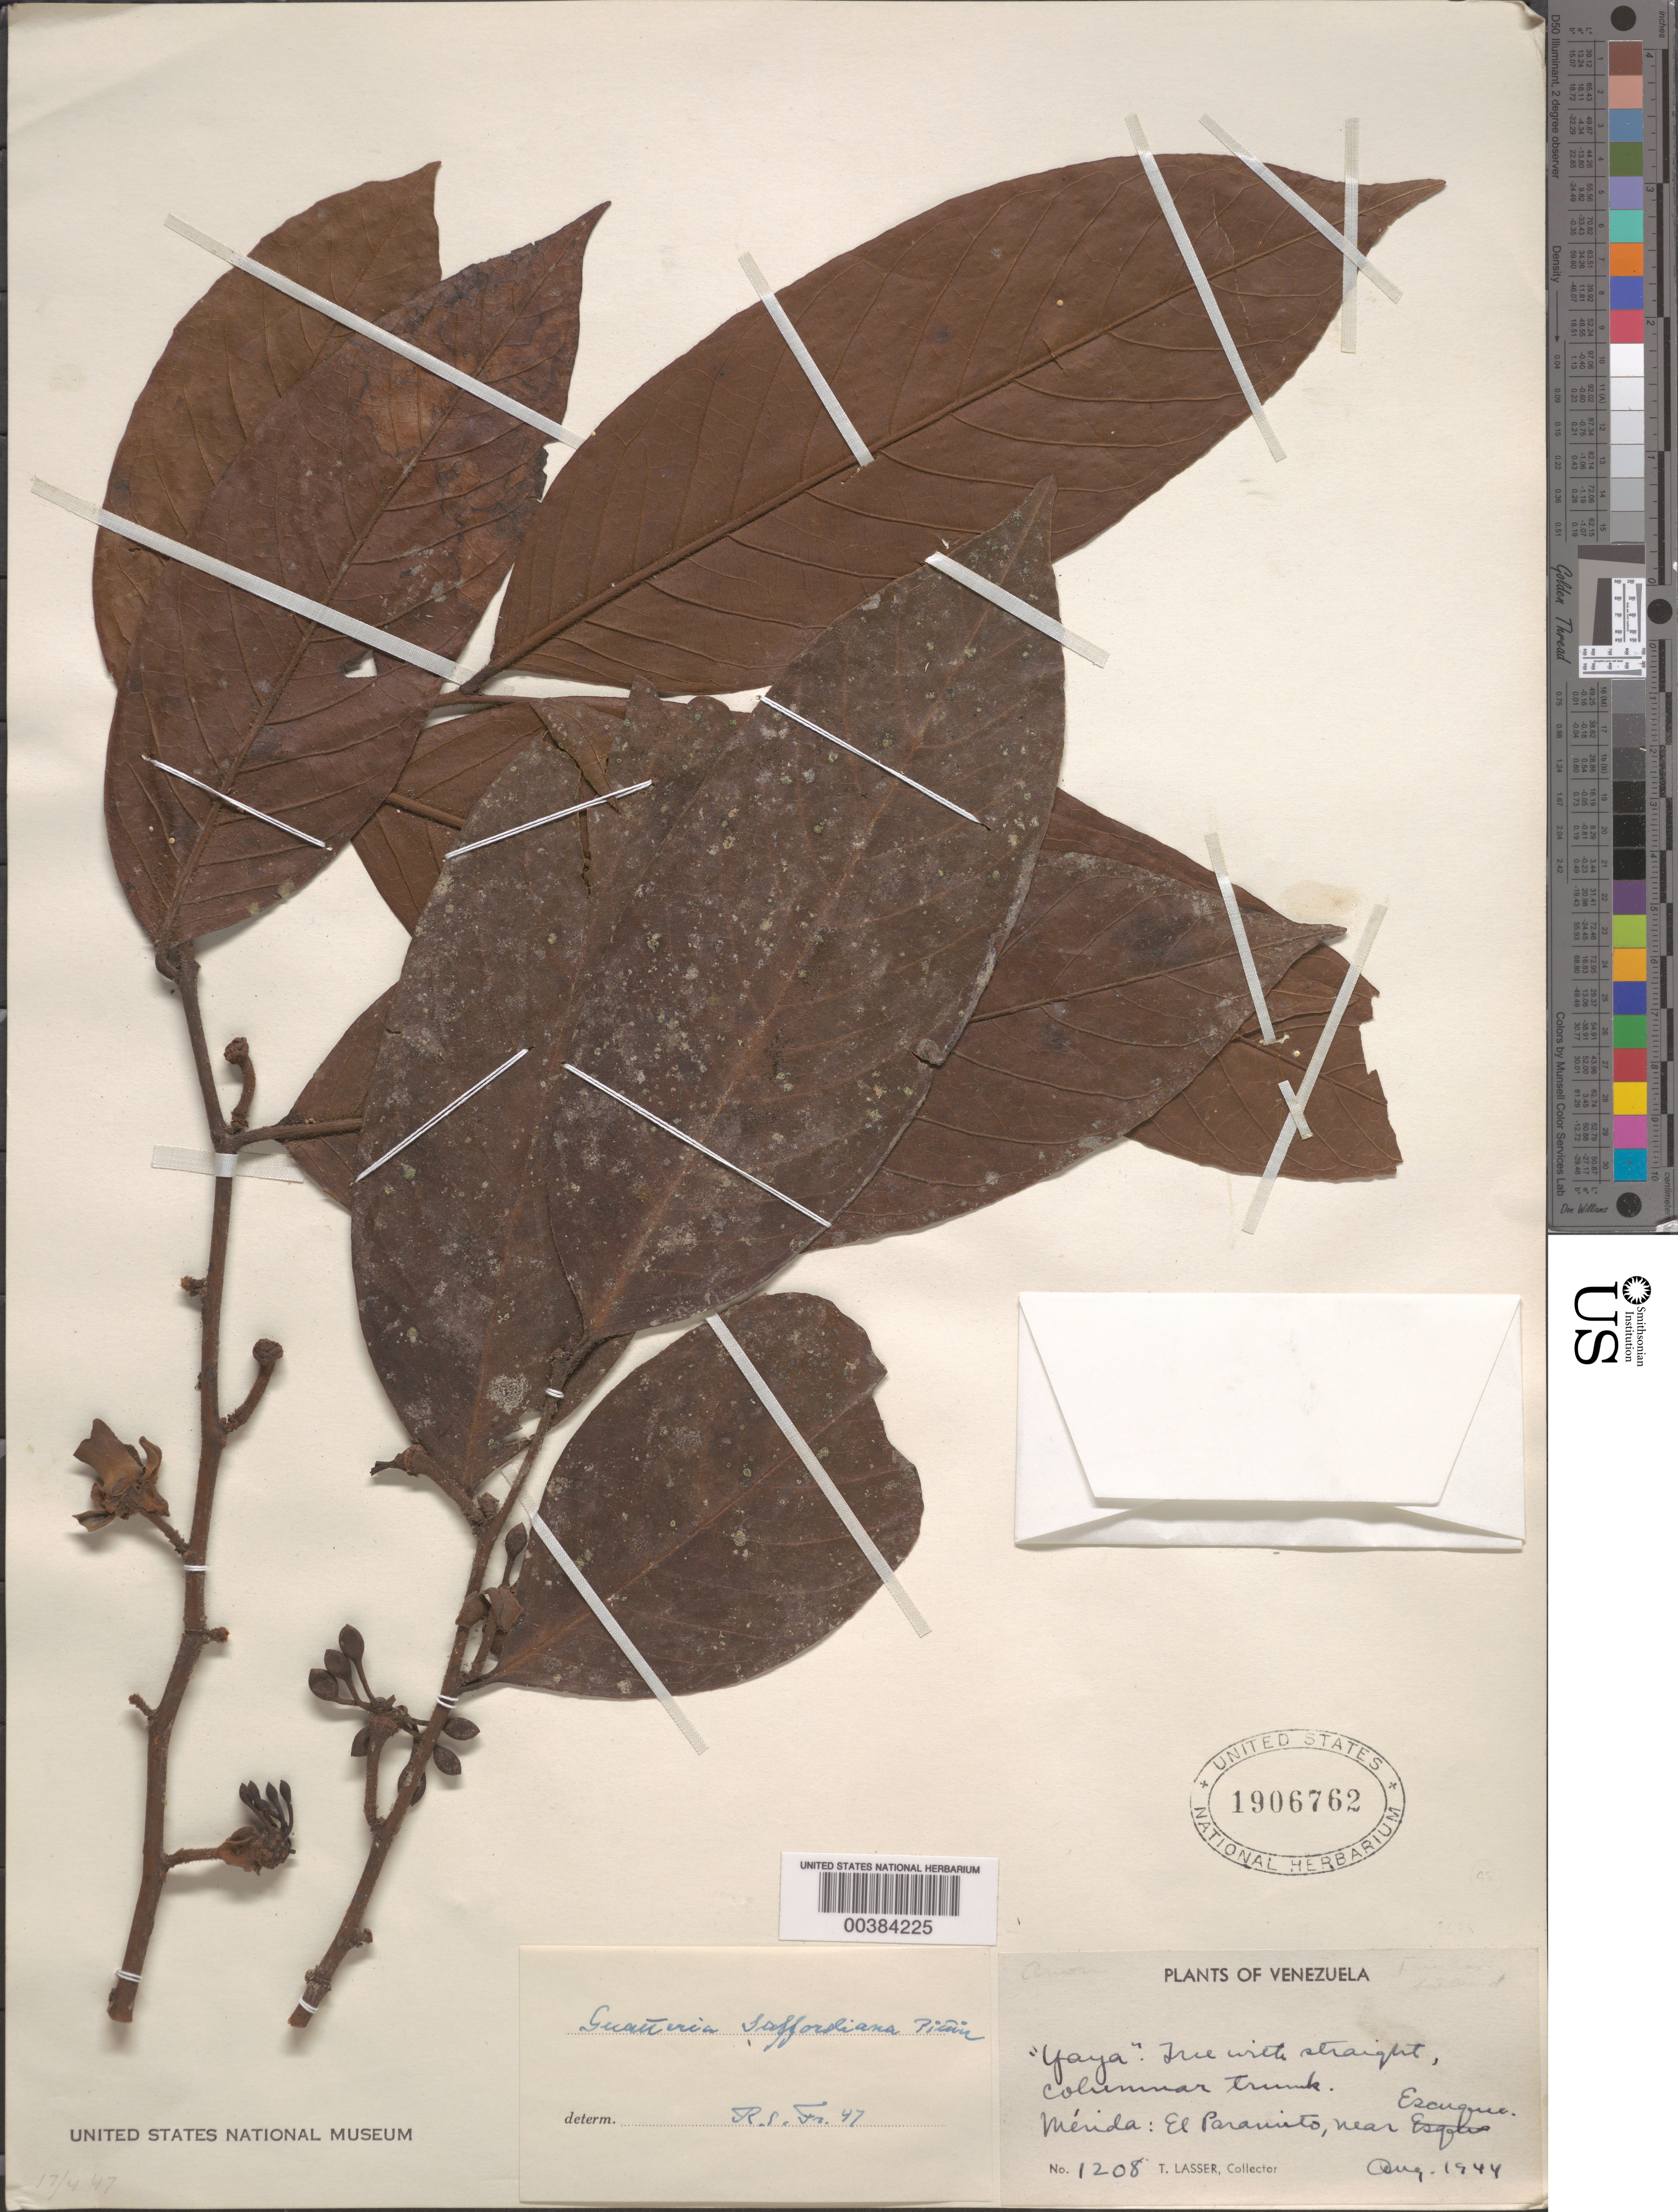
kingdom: Plantae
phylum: Tracheophyta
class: Magnoliopsida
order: Magnoliales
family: Annonaceae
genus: Guatteria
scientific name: Guatteria saffordiana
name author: Pittier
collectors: T. Lasser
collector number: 1208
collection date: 1944-08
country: Venezuela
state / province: Merida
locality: El Paramito, near Escuque.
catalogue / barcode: US 1906762